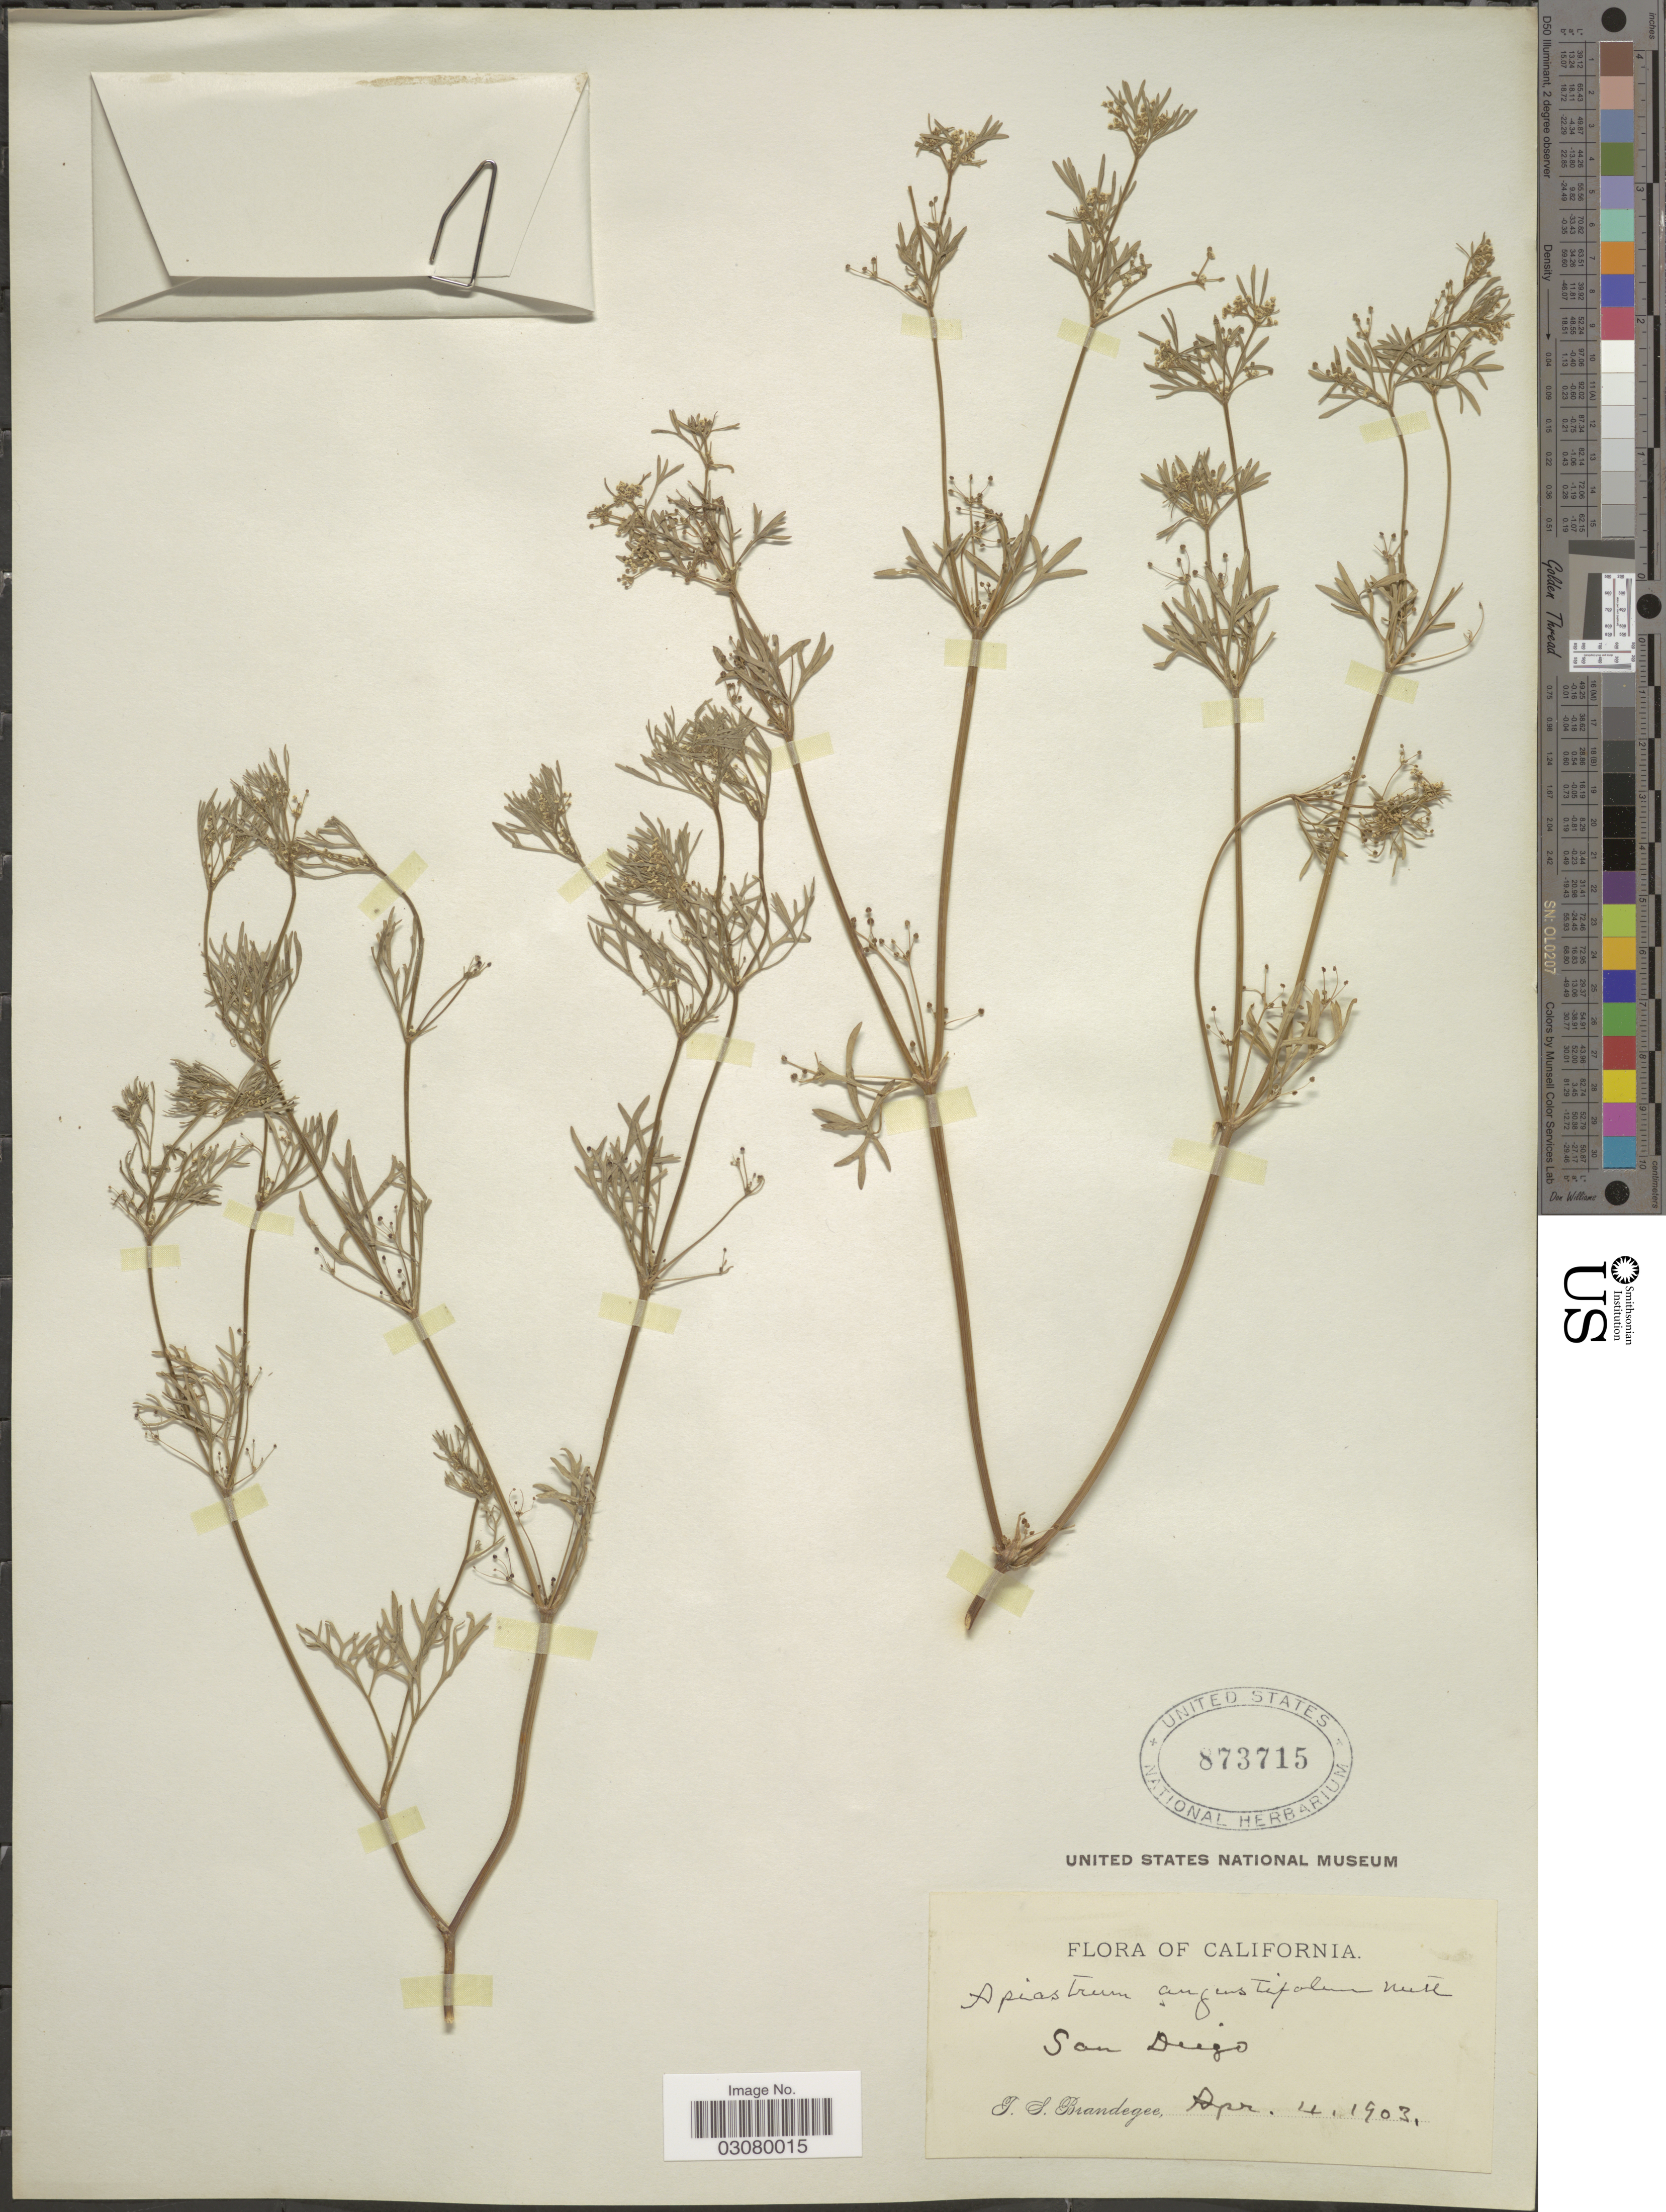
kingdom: Plantae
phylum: Tracheophyta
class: Magnoliopsida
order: Apiales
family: Apiaceae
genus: Apiastrum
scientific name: Apiastrum angustifolium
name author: Nutt.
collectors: T. S. Brandegee (herbarium)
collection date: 1903-04-04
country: United States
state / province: California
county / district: San Diego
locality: San Diego.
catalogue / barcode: US 873715